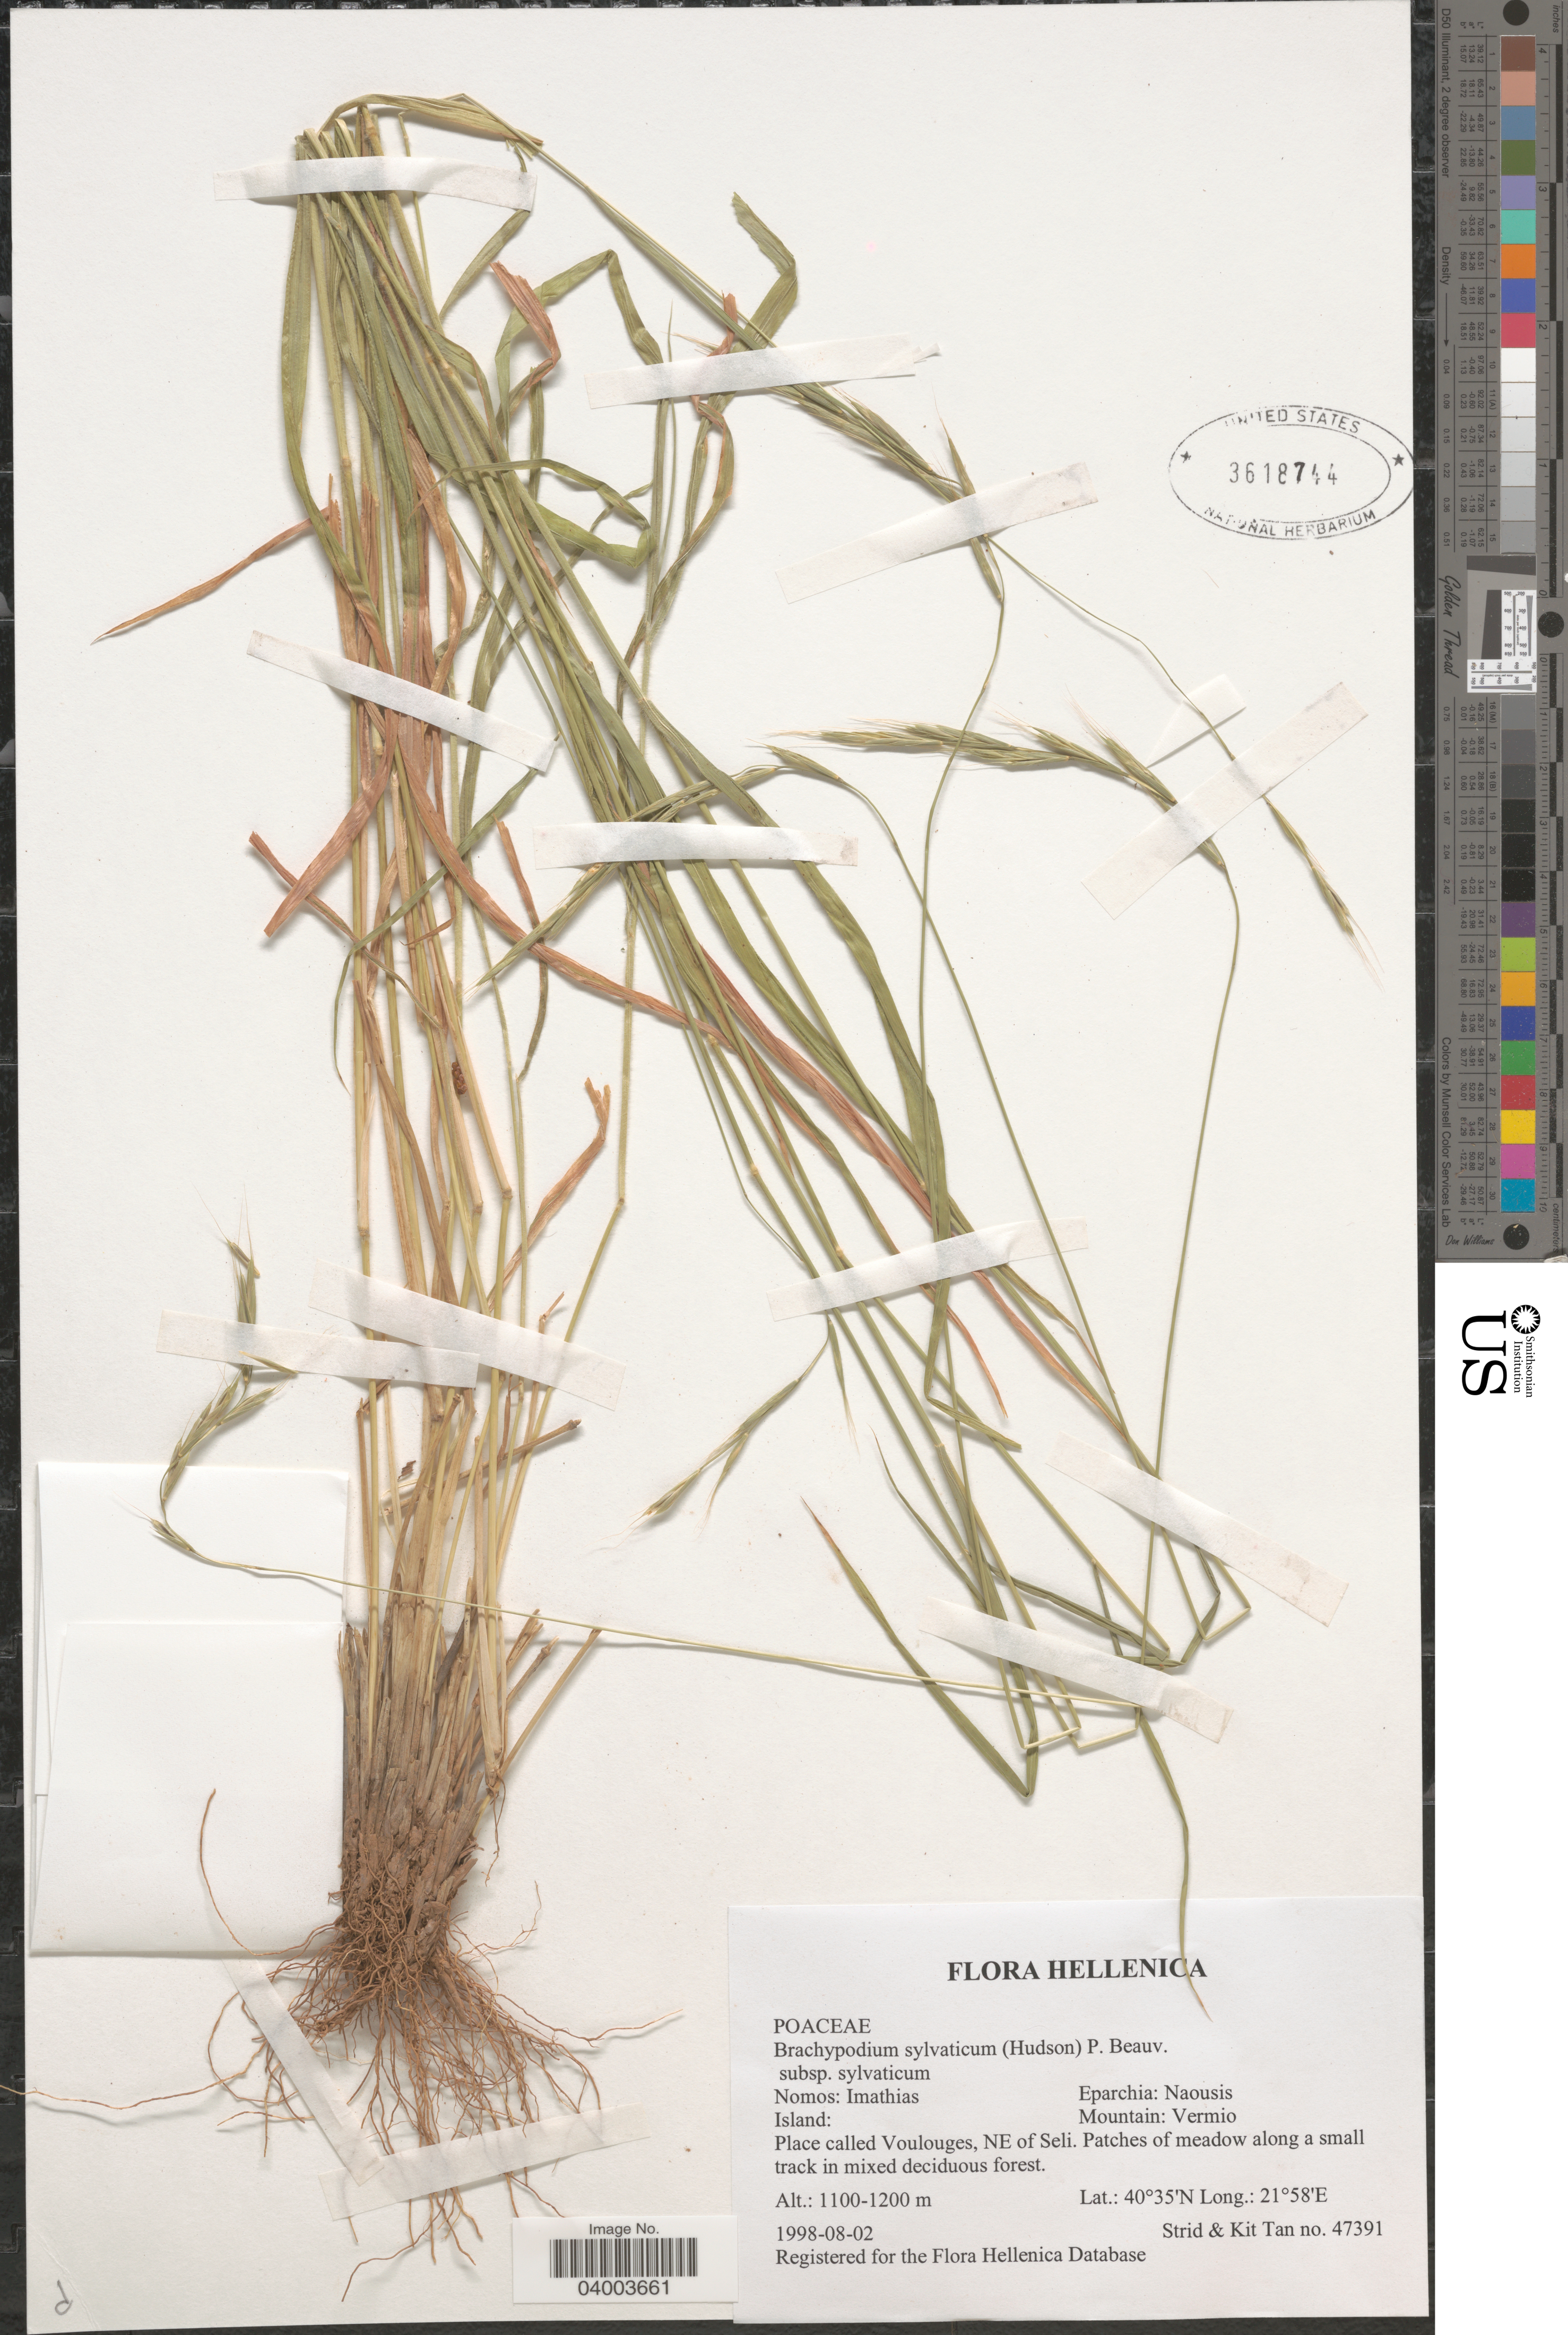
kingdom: Plantae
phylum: Tracheophyta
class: Liliopsida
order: Poales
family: Poaceae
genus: Brachypodium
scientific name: Brachypodium sylvaticum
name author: (Huds.) P. Beauv.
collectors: Strid & K. Tan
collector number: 47391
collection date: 1998-08-02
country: Greece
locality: Hellenica. Mountain: Vermio. Place called Voulouges, NE of Seli.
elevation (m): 1100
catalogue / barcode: US 3618744